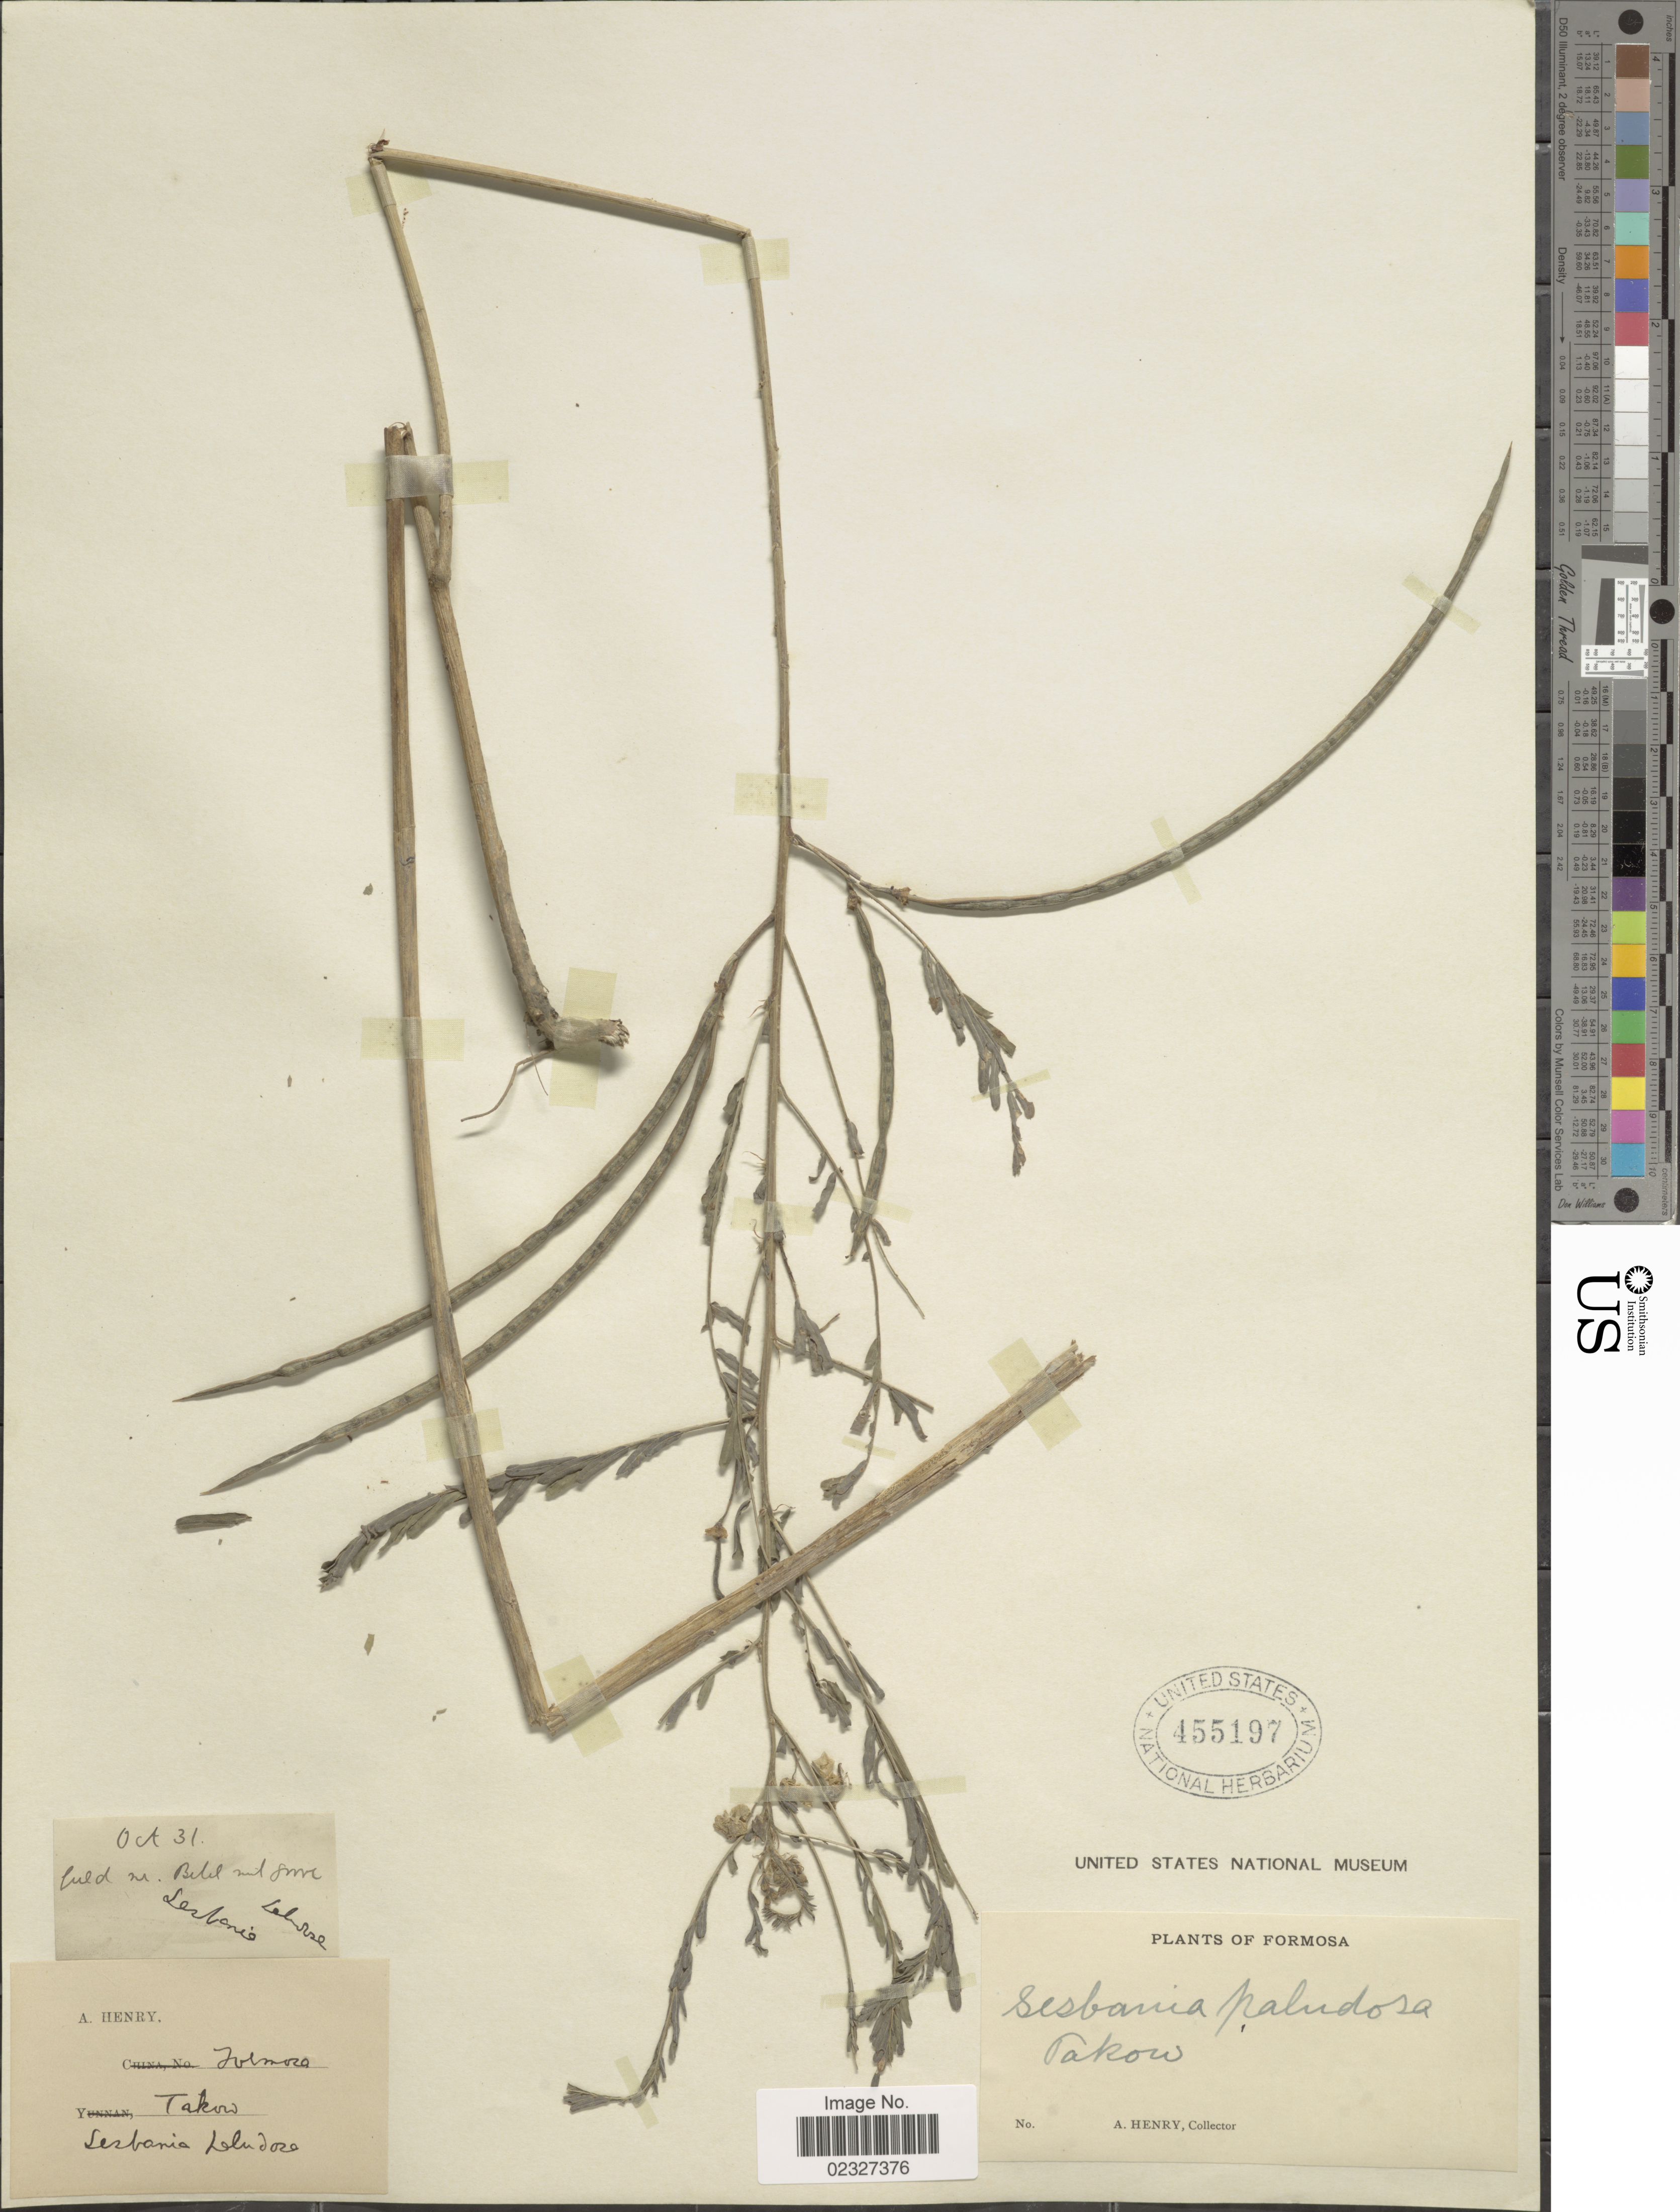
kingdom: Plantae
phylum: Tracheophyta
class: Magnoliopsida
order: Fabales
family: Fabaceae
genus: Sesbania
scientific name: Sesbania cannabina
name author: (Retz.) Poir.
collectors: A. Henry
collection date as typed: Transcribed d/m/y: /10/31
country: Taiwan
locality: Formosa, Takow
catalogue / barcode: US 455197